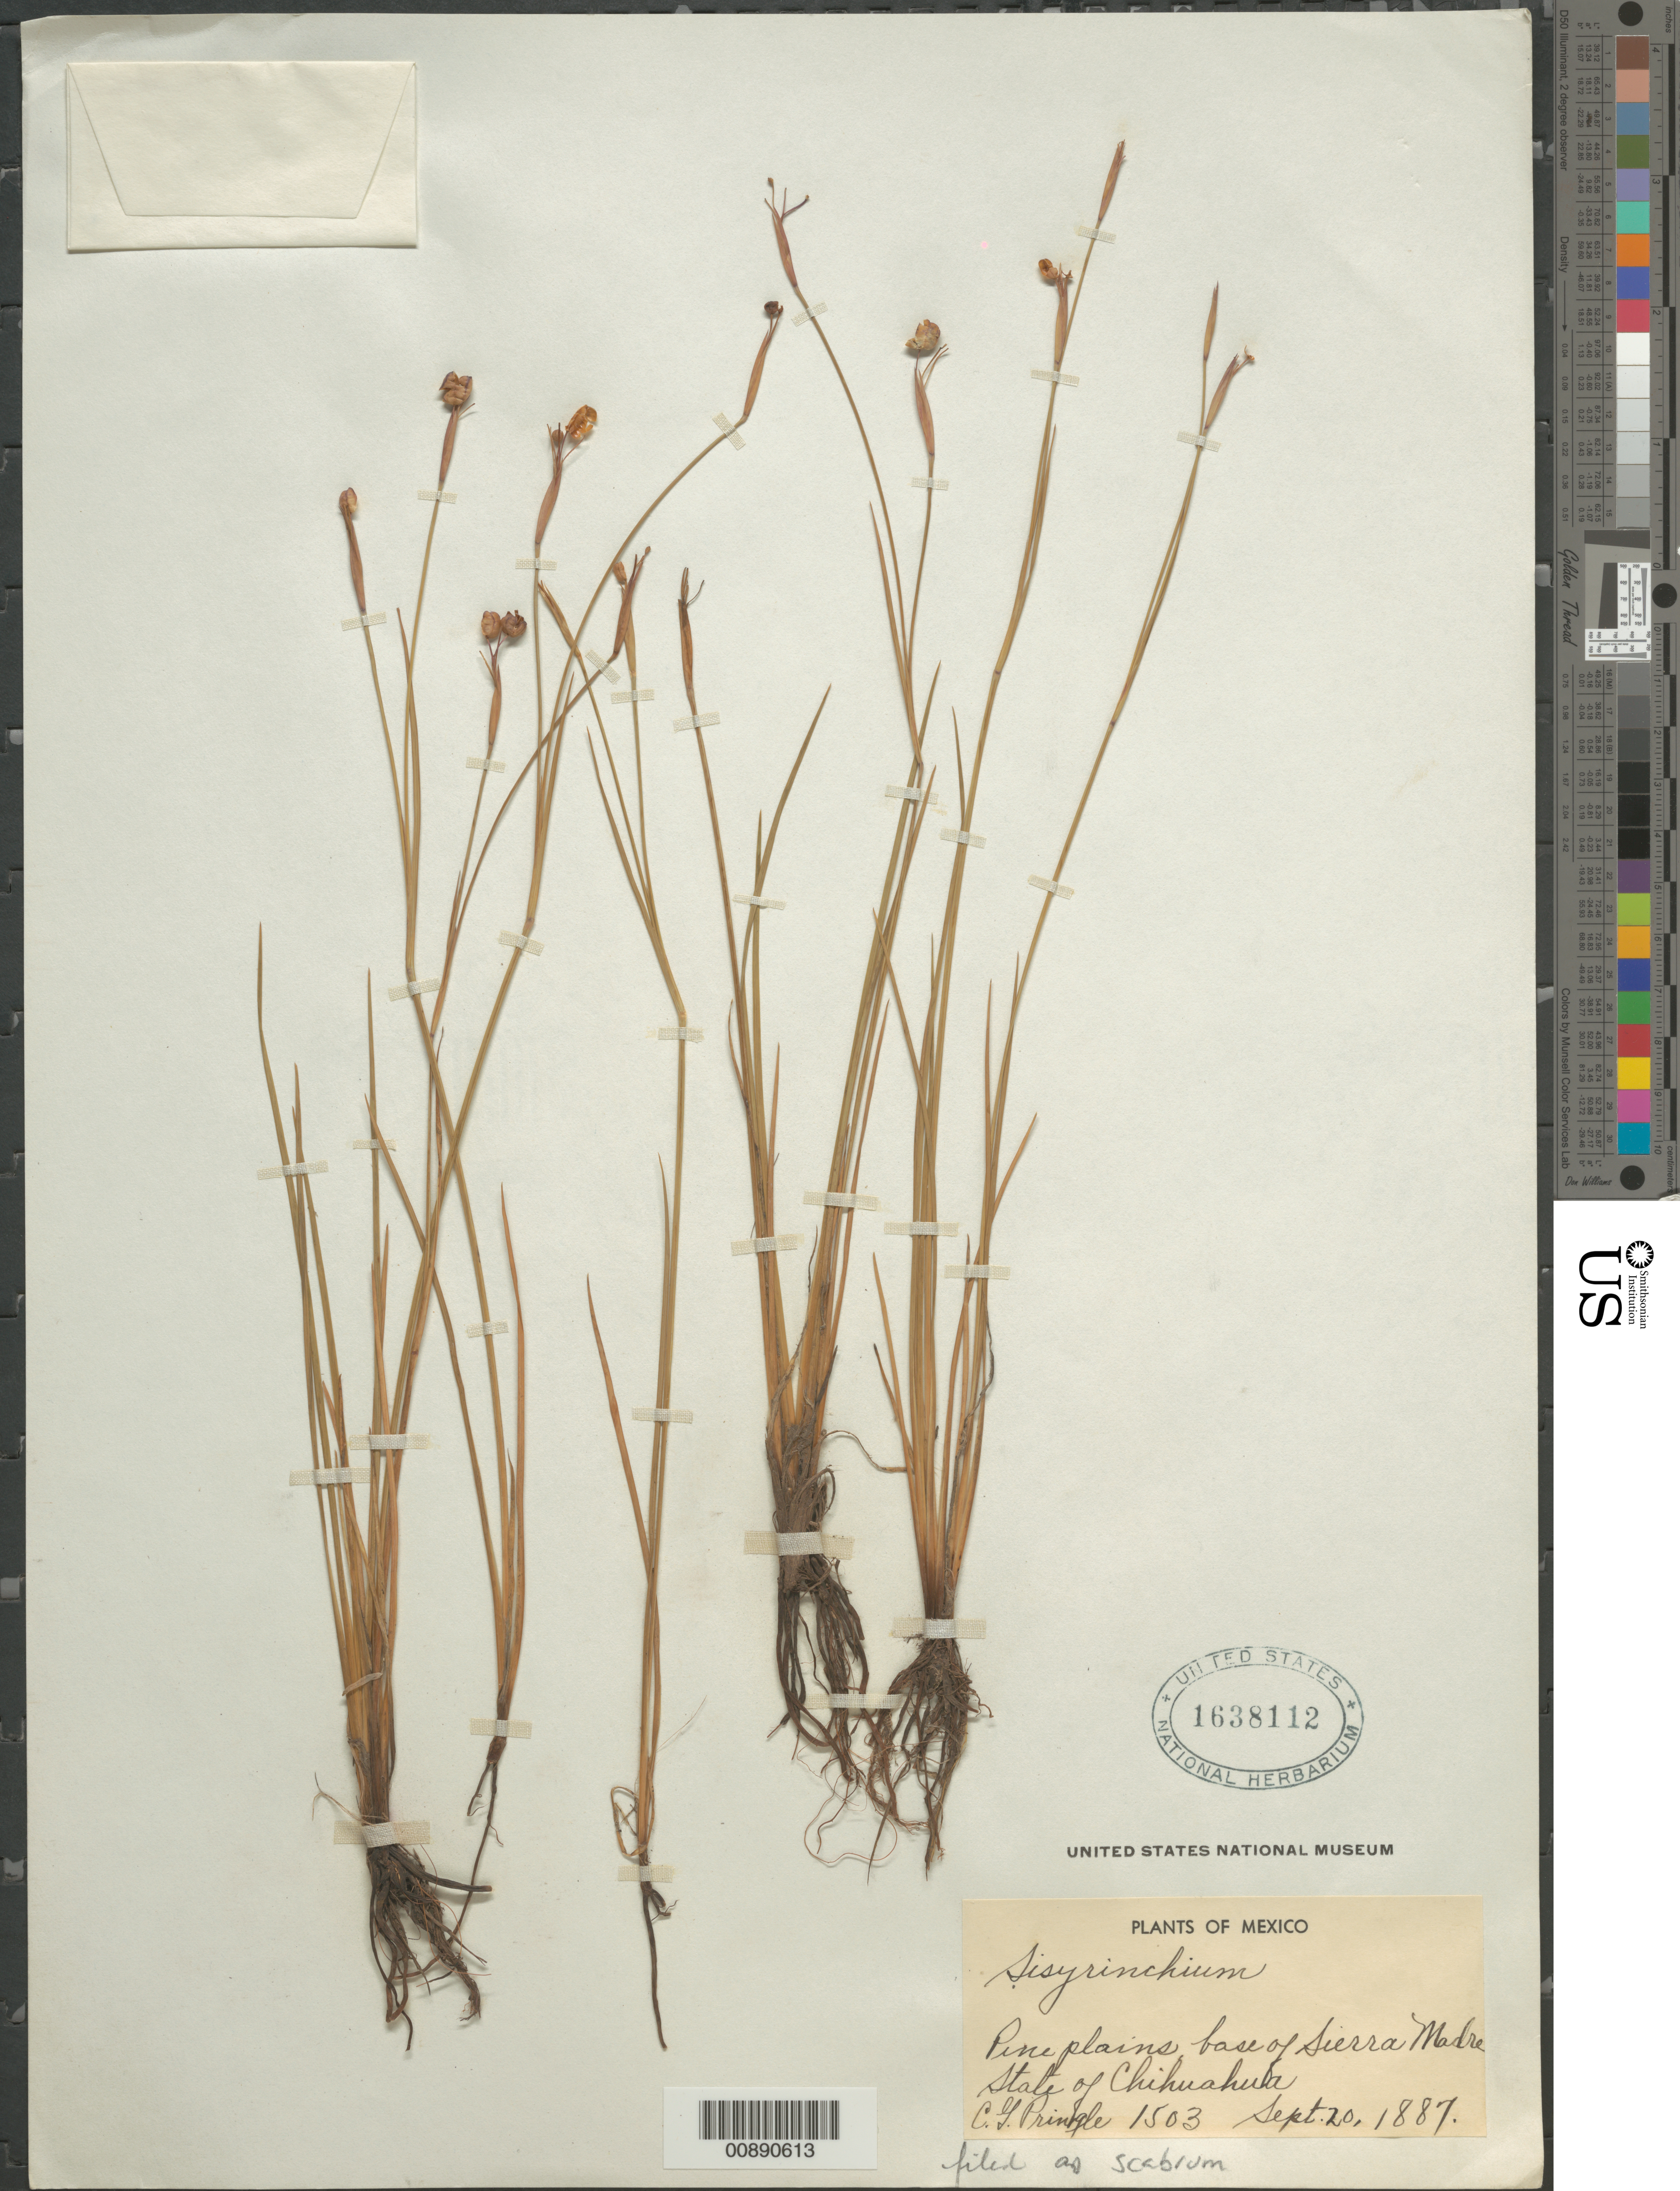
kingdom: Plantae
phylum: Tracheophyta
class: Liliopsida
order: Asparagales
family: Iridaceae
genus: Sisyrinchium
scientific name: Sisyrinchium scabrum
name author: Schltdl. & Cham.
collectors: C. G. Pringle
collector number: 1503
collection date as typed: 20 Sep 1887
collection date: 1887-09-20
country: Mexico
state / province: Chihuahua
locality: Base of Sierra Madre, Chihuahua.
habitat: Pine plains.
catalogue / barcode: US 1638112